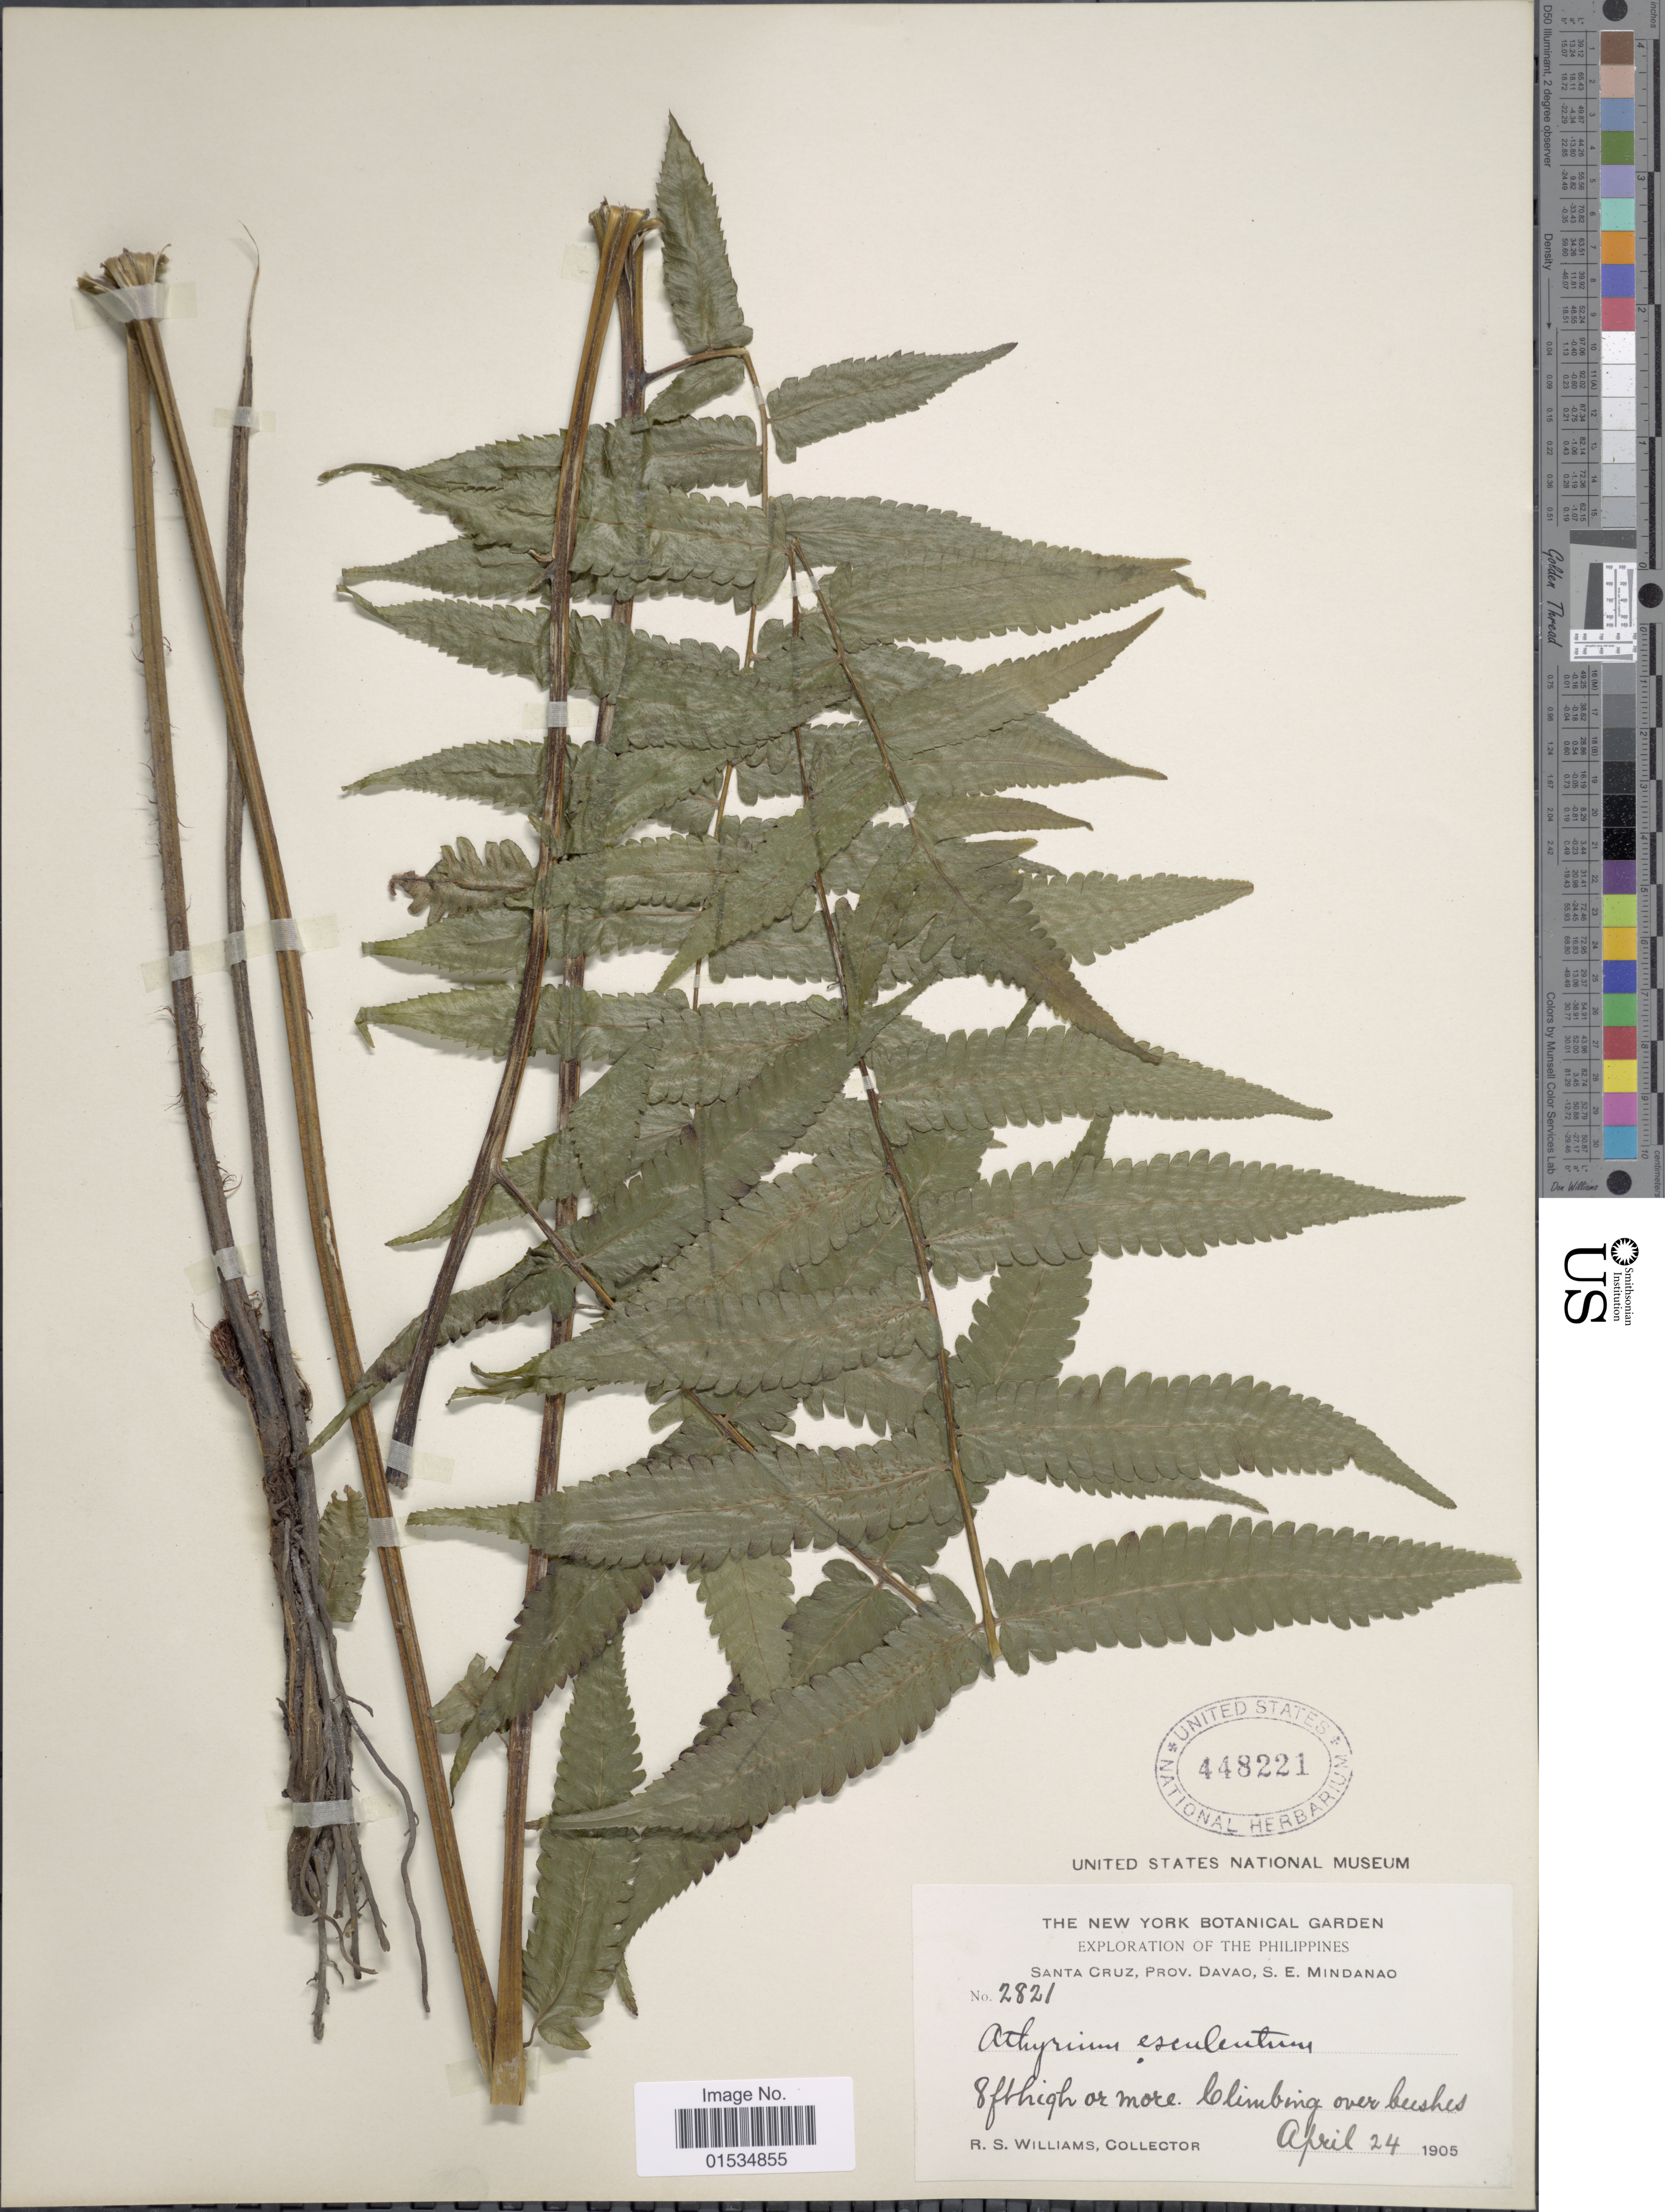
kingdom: Plantae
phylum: Tracheophyta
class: Polypodiopsida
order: Polypodiales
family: Athyriaceae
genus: Diplazium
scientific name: Diplazium esculentum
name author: (Retz.) Sw.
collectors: R. S. Williams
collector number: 2821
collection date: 1905-04-24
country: Philippines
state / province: Davao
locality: Santa Cruz, S.E. Mindanao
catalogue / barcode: US 448221